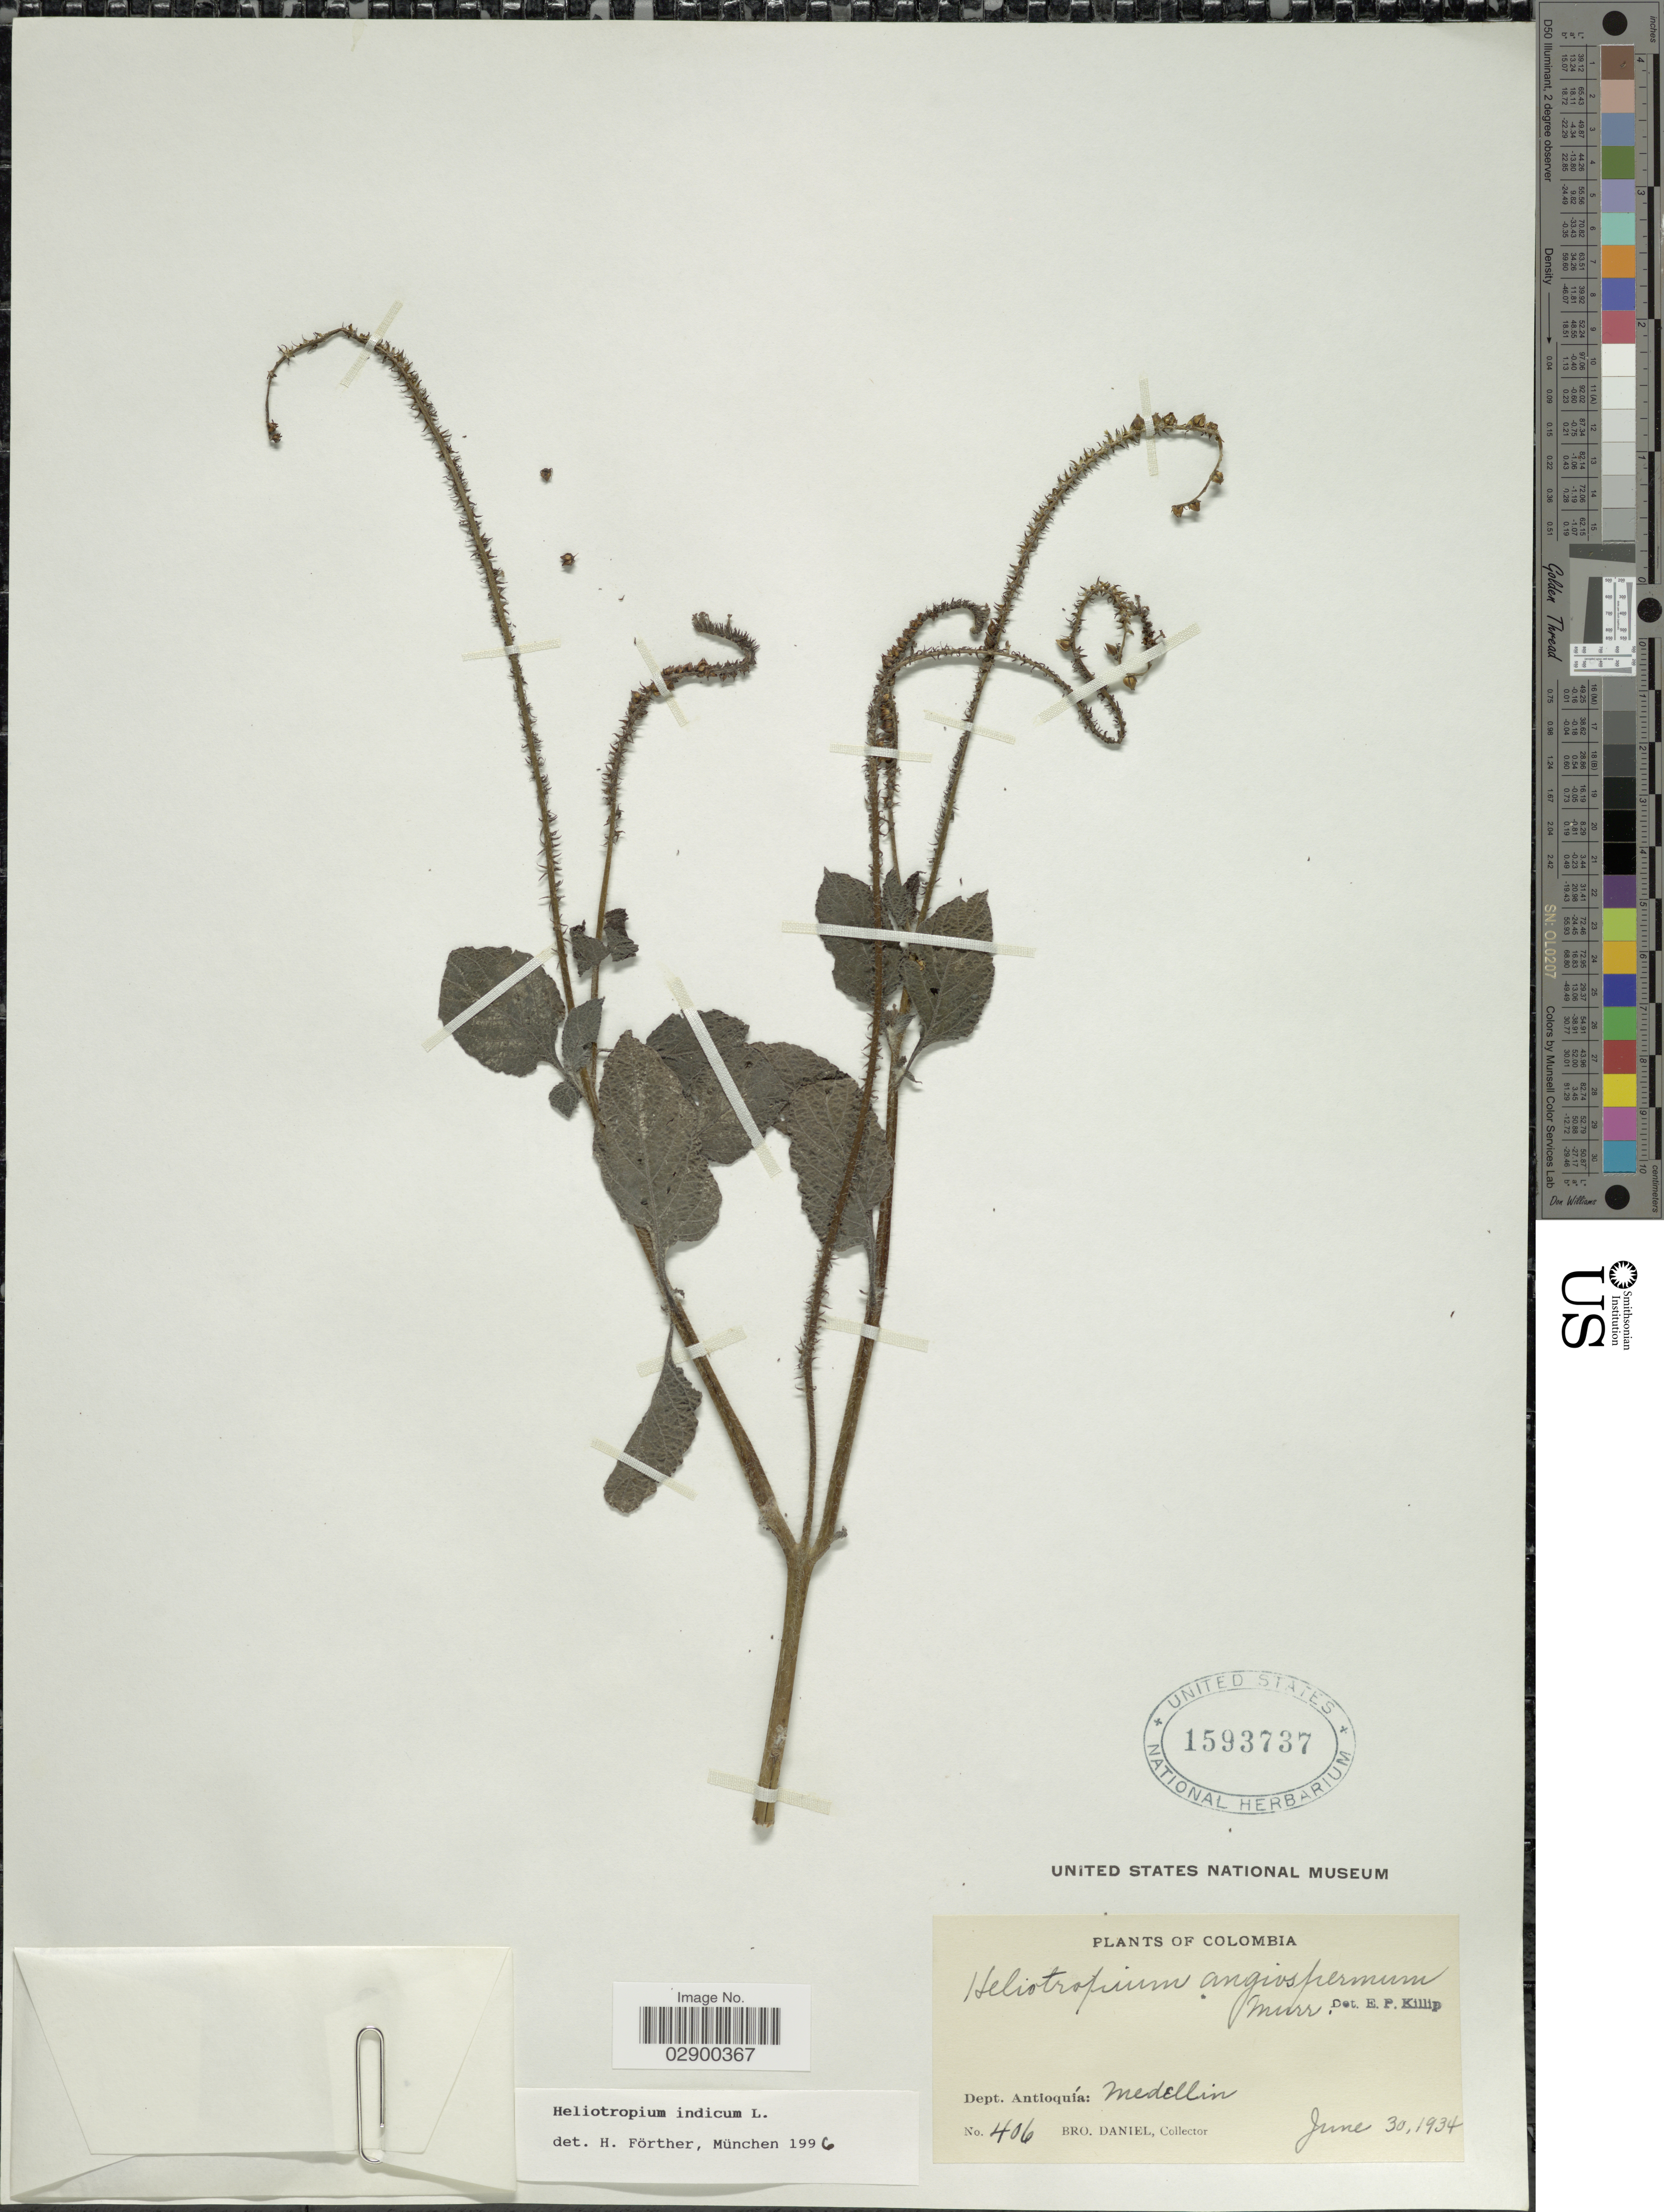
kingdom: Plantae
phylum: Tracheophyta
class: Magnoliopsida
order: Boraginales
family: Heliotropiaceae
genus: Heliotropium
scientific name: Heliotropium indicum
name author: L.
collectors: Bro. Daniel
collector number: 406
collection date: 1934-06-30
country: Colombia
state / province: Antioquia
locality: Dept. Antioquia, Medellin.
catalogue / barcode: US 1593737